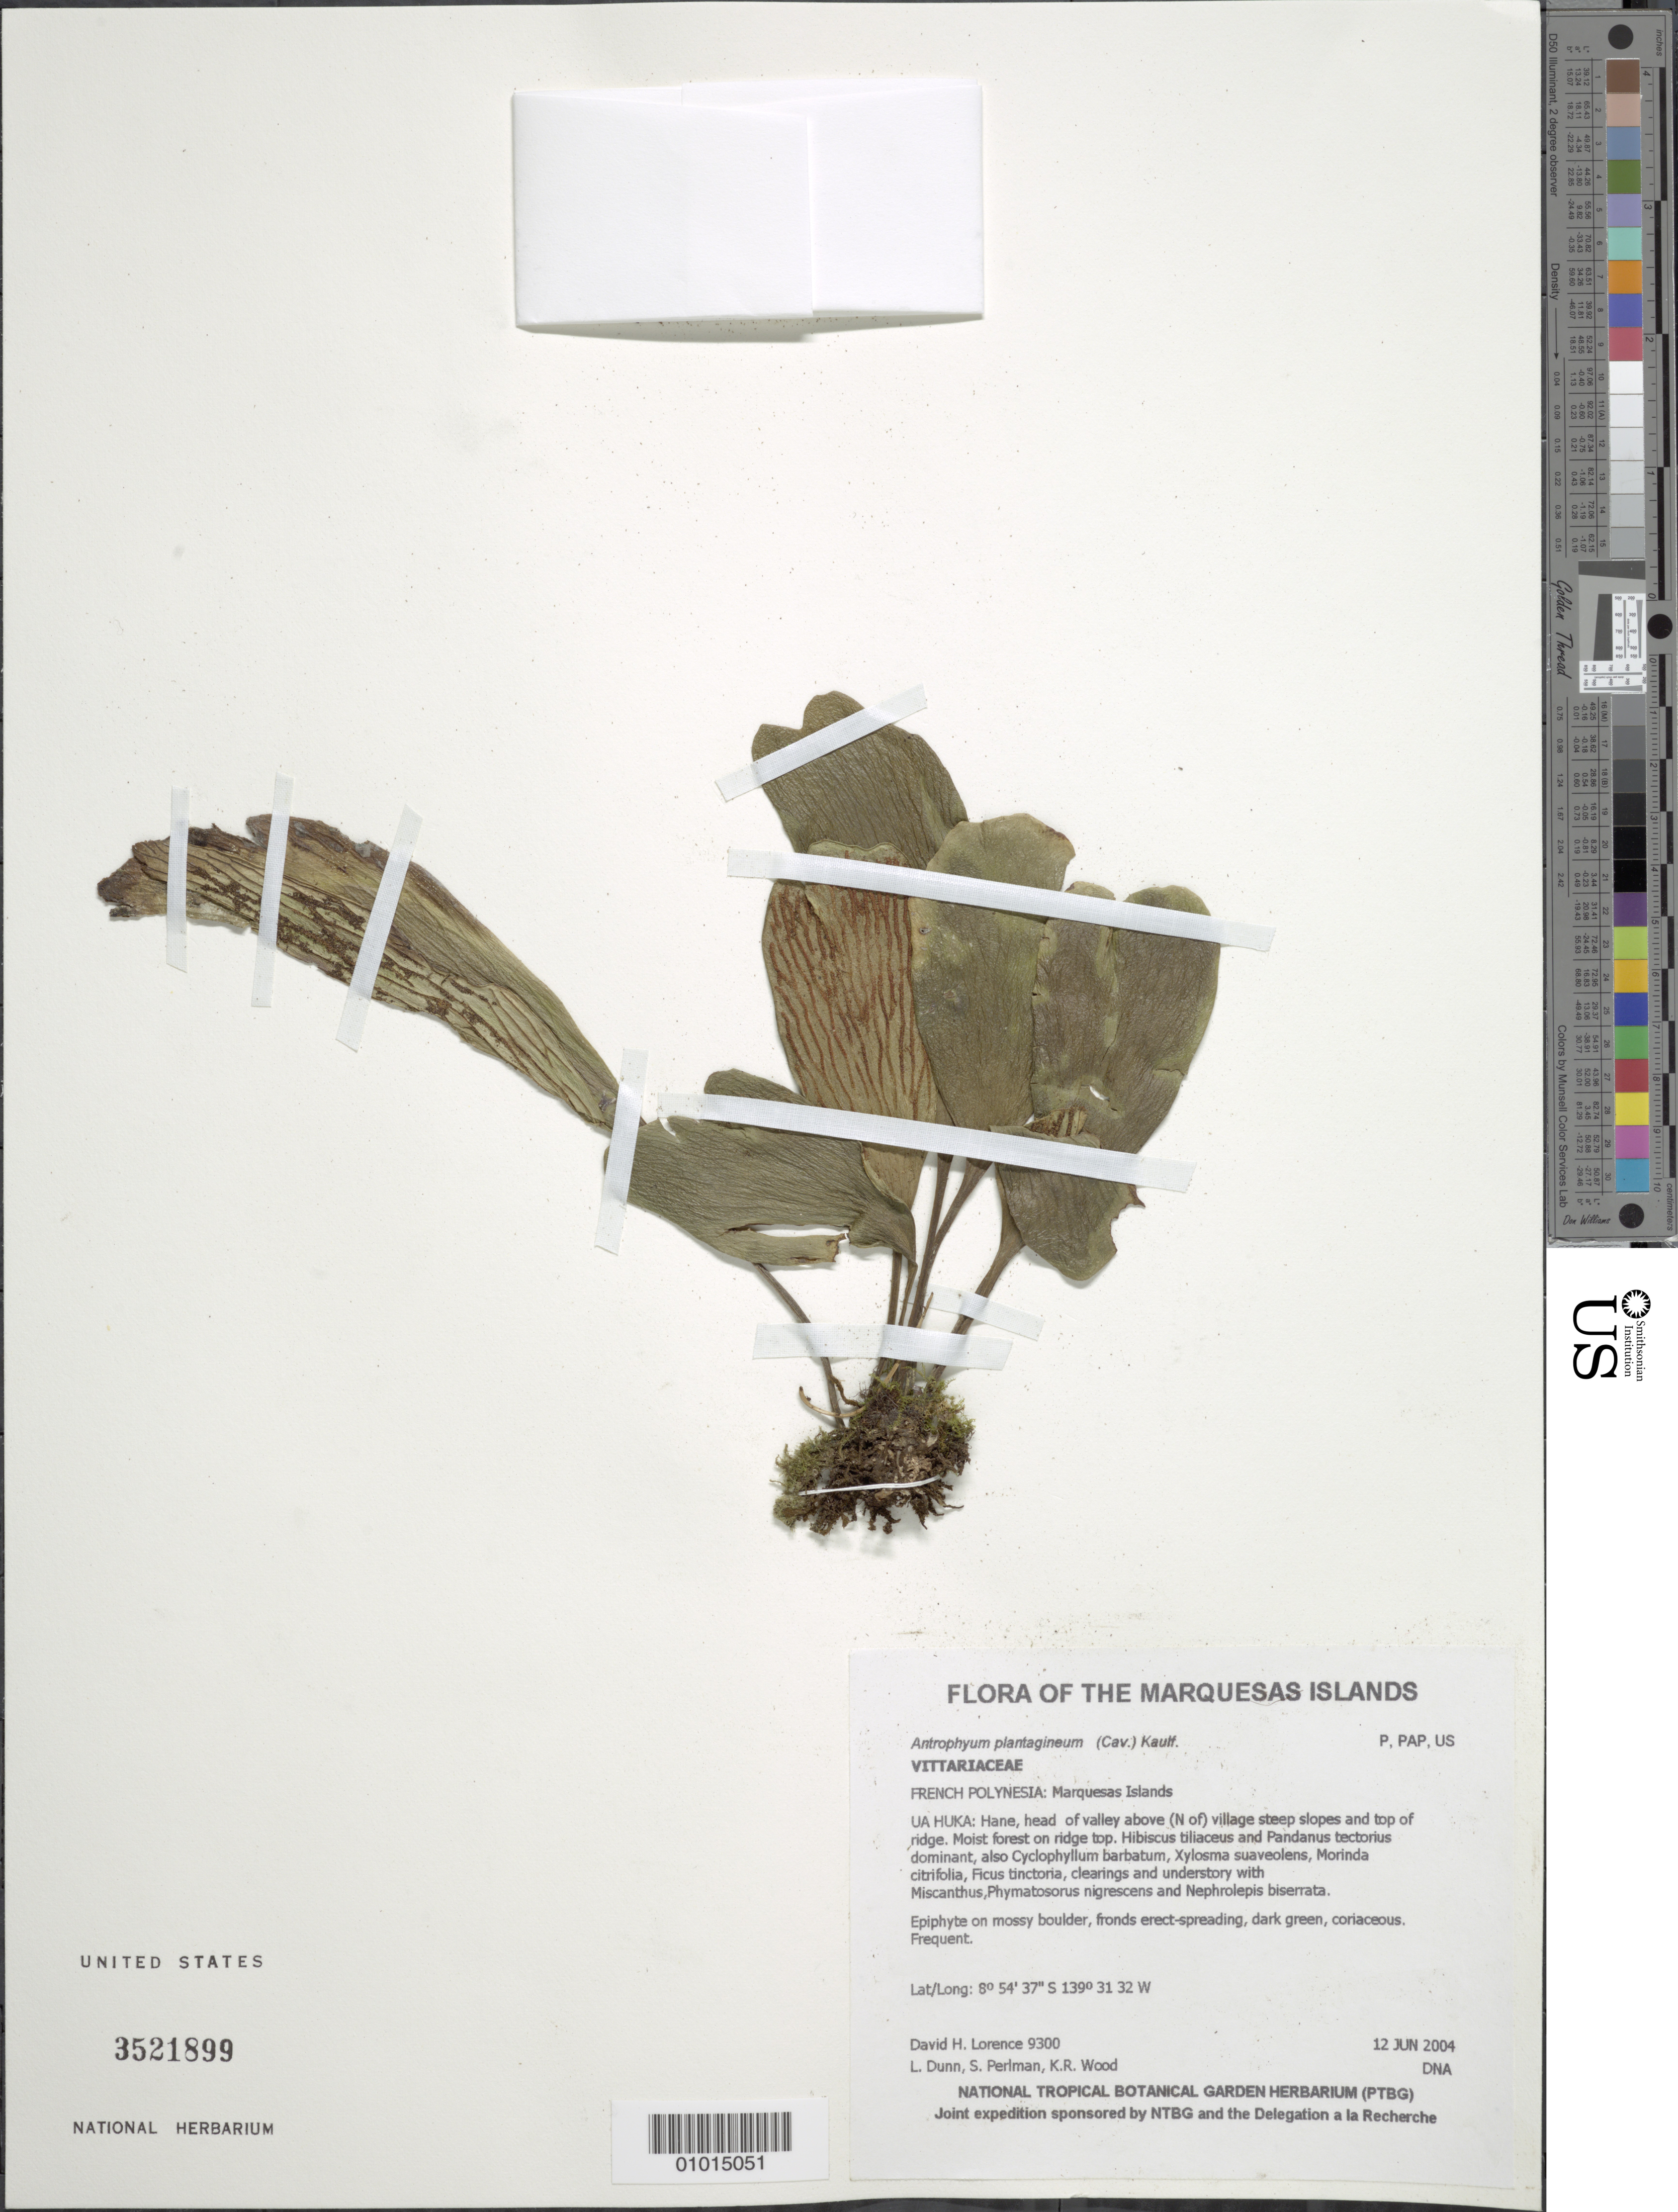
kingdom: Plantae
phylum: Tracheophyta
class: Polypodiopsida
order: Polypodiales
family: Pteridaceae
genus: Antrophyum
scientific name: Antrophyum plantagineum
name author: (Cav.) Kaulf.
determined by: Lorence, David H., (PTBG), National Tropical Botanical Garden (UNITED STATES)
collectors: D. Lorence, L. Dunn, S. P. Perlman & K. R. Wood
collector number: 9300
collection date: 2004-06-12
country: French Polynesia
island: Ua Huka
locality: Hane, head of valley above (N of) village; steep slopes and top of ridge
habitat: Moist forest on ridge top; frequent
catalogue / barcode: US 3521899